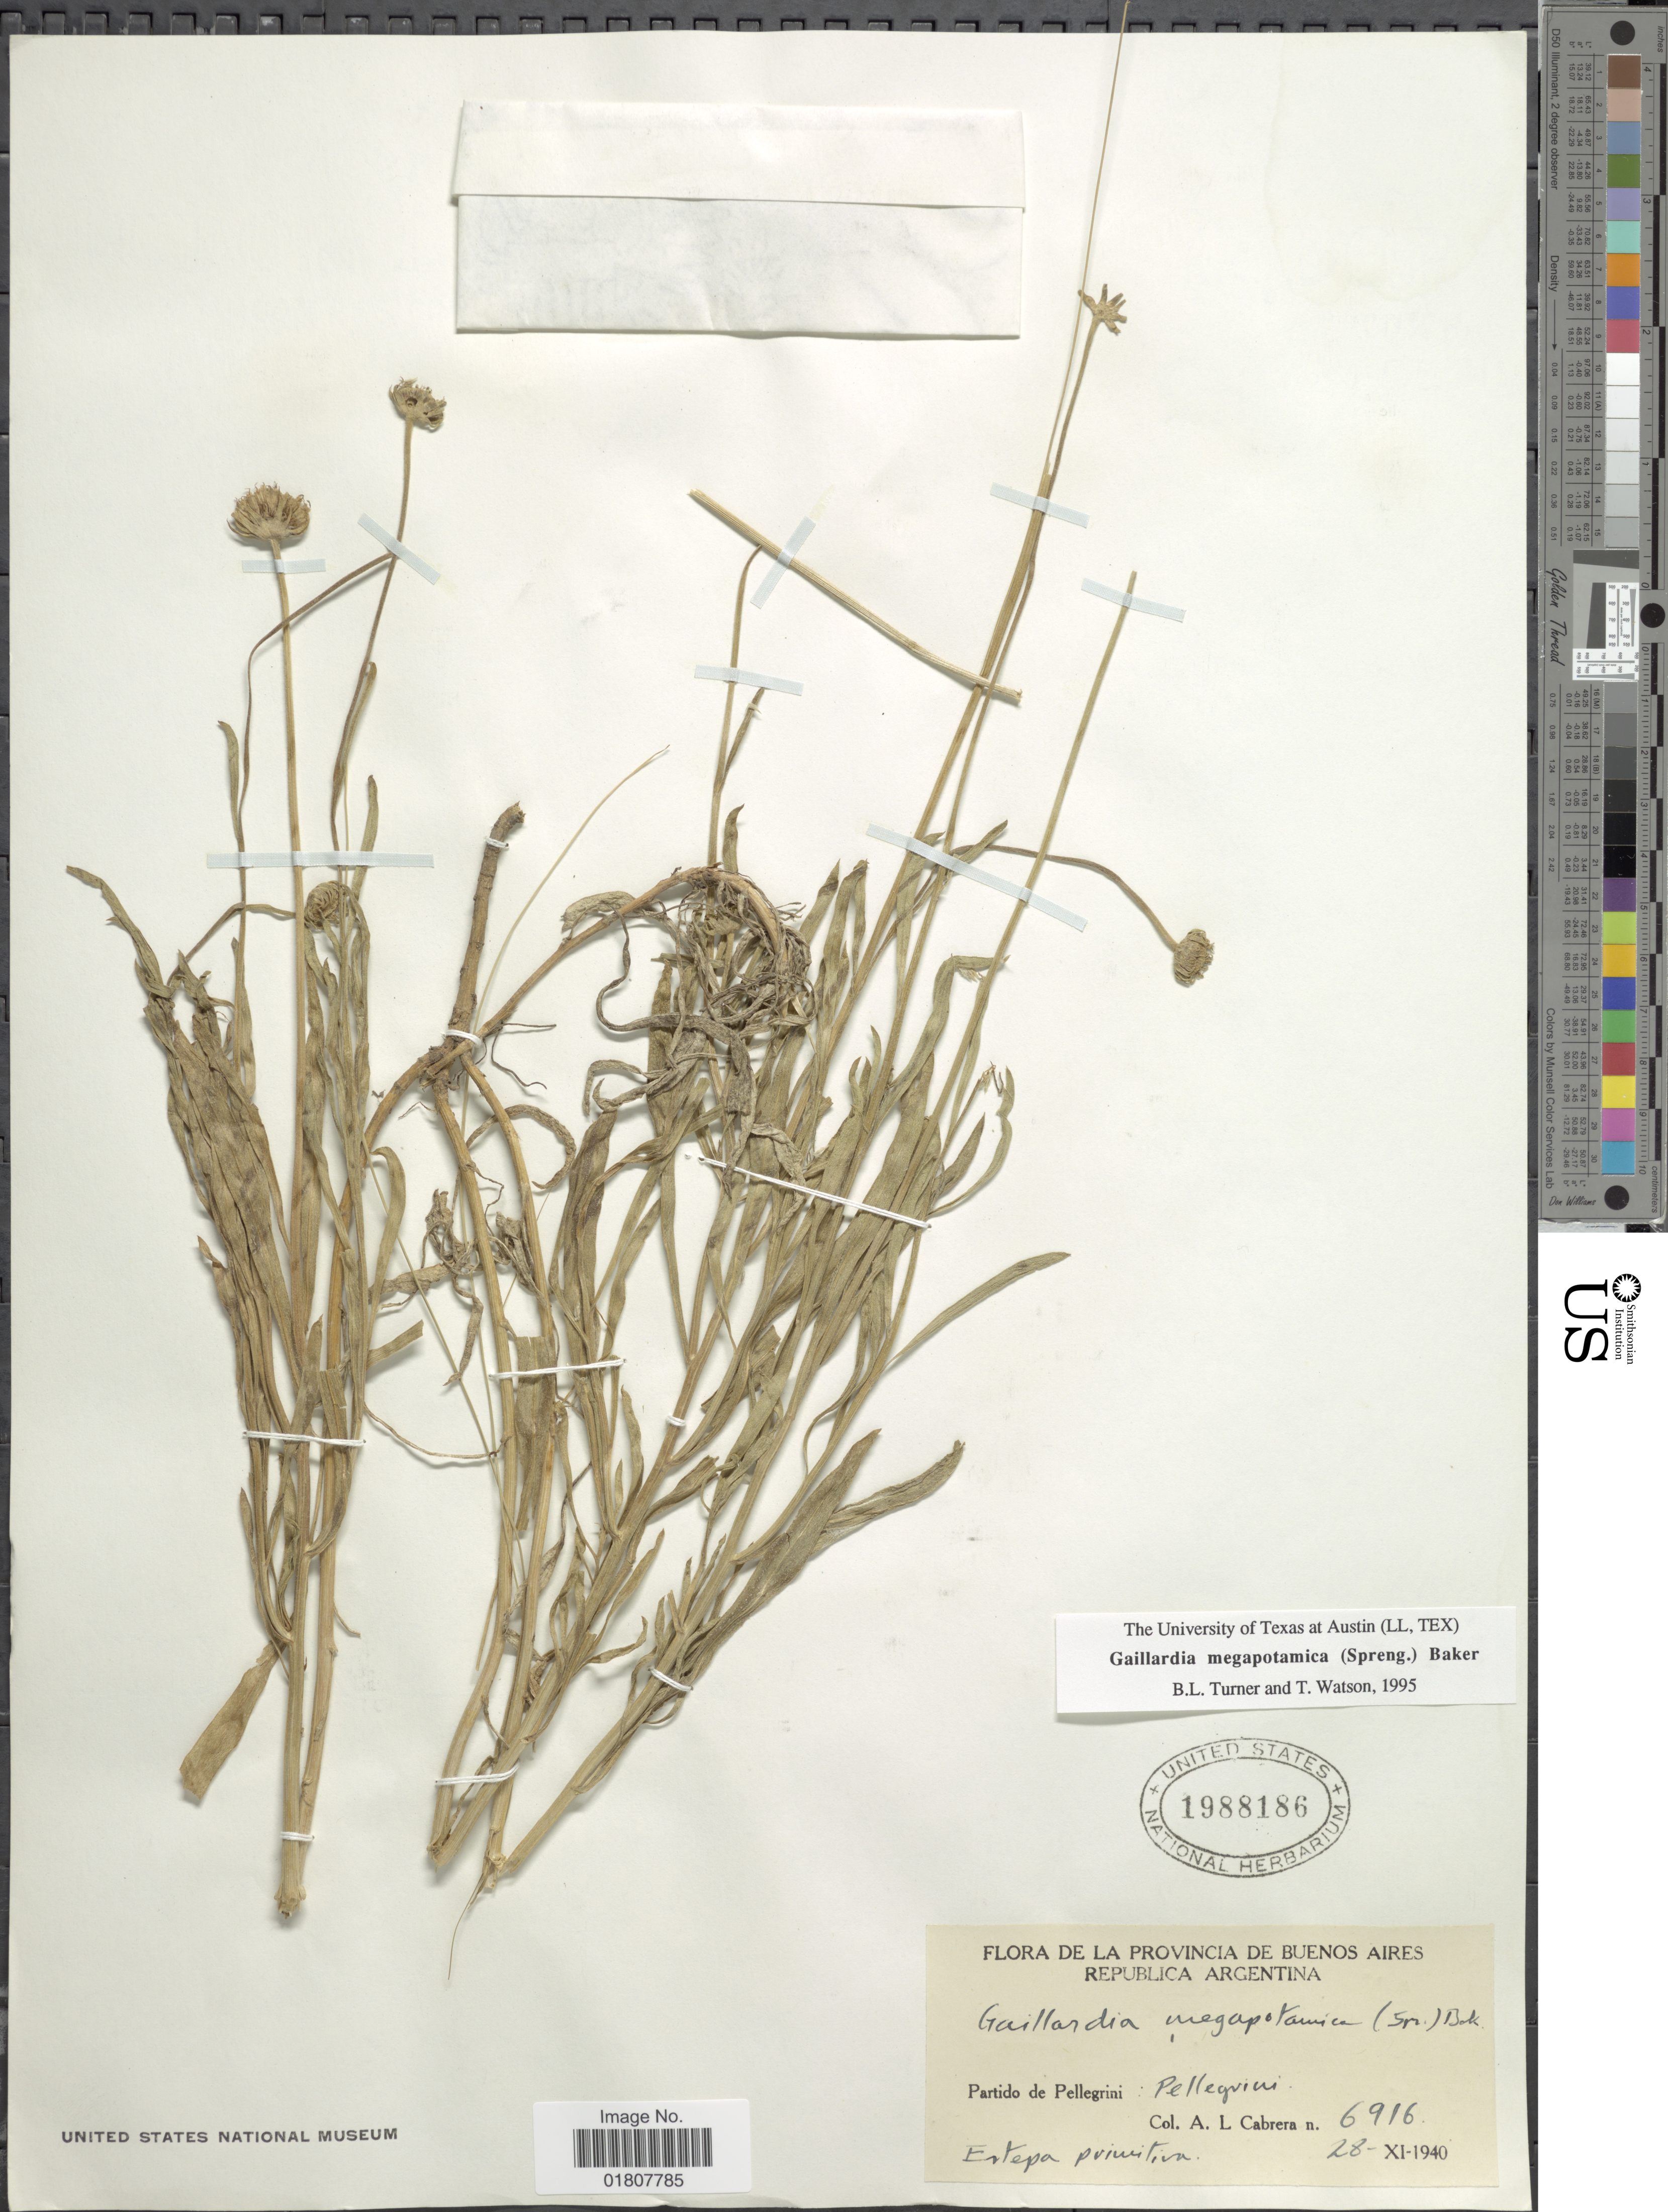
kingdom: Plantae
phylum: Tracheophyta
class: Magnoliopsida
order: Asterales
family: Asteraceae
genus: Gaillardia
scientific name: Gaillardia megapotamica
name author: (Spreng.) Baker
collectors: A. L. Cabrera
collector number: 6916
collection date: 1940-11-28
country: Argentina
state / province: Buenos Aires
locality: Republica Argentina, Partido de Pellegrini, Pellegrini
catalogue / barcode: US 1988186